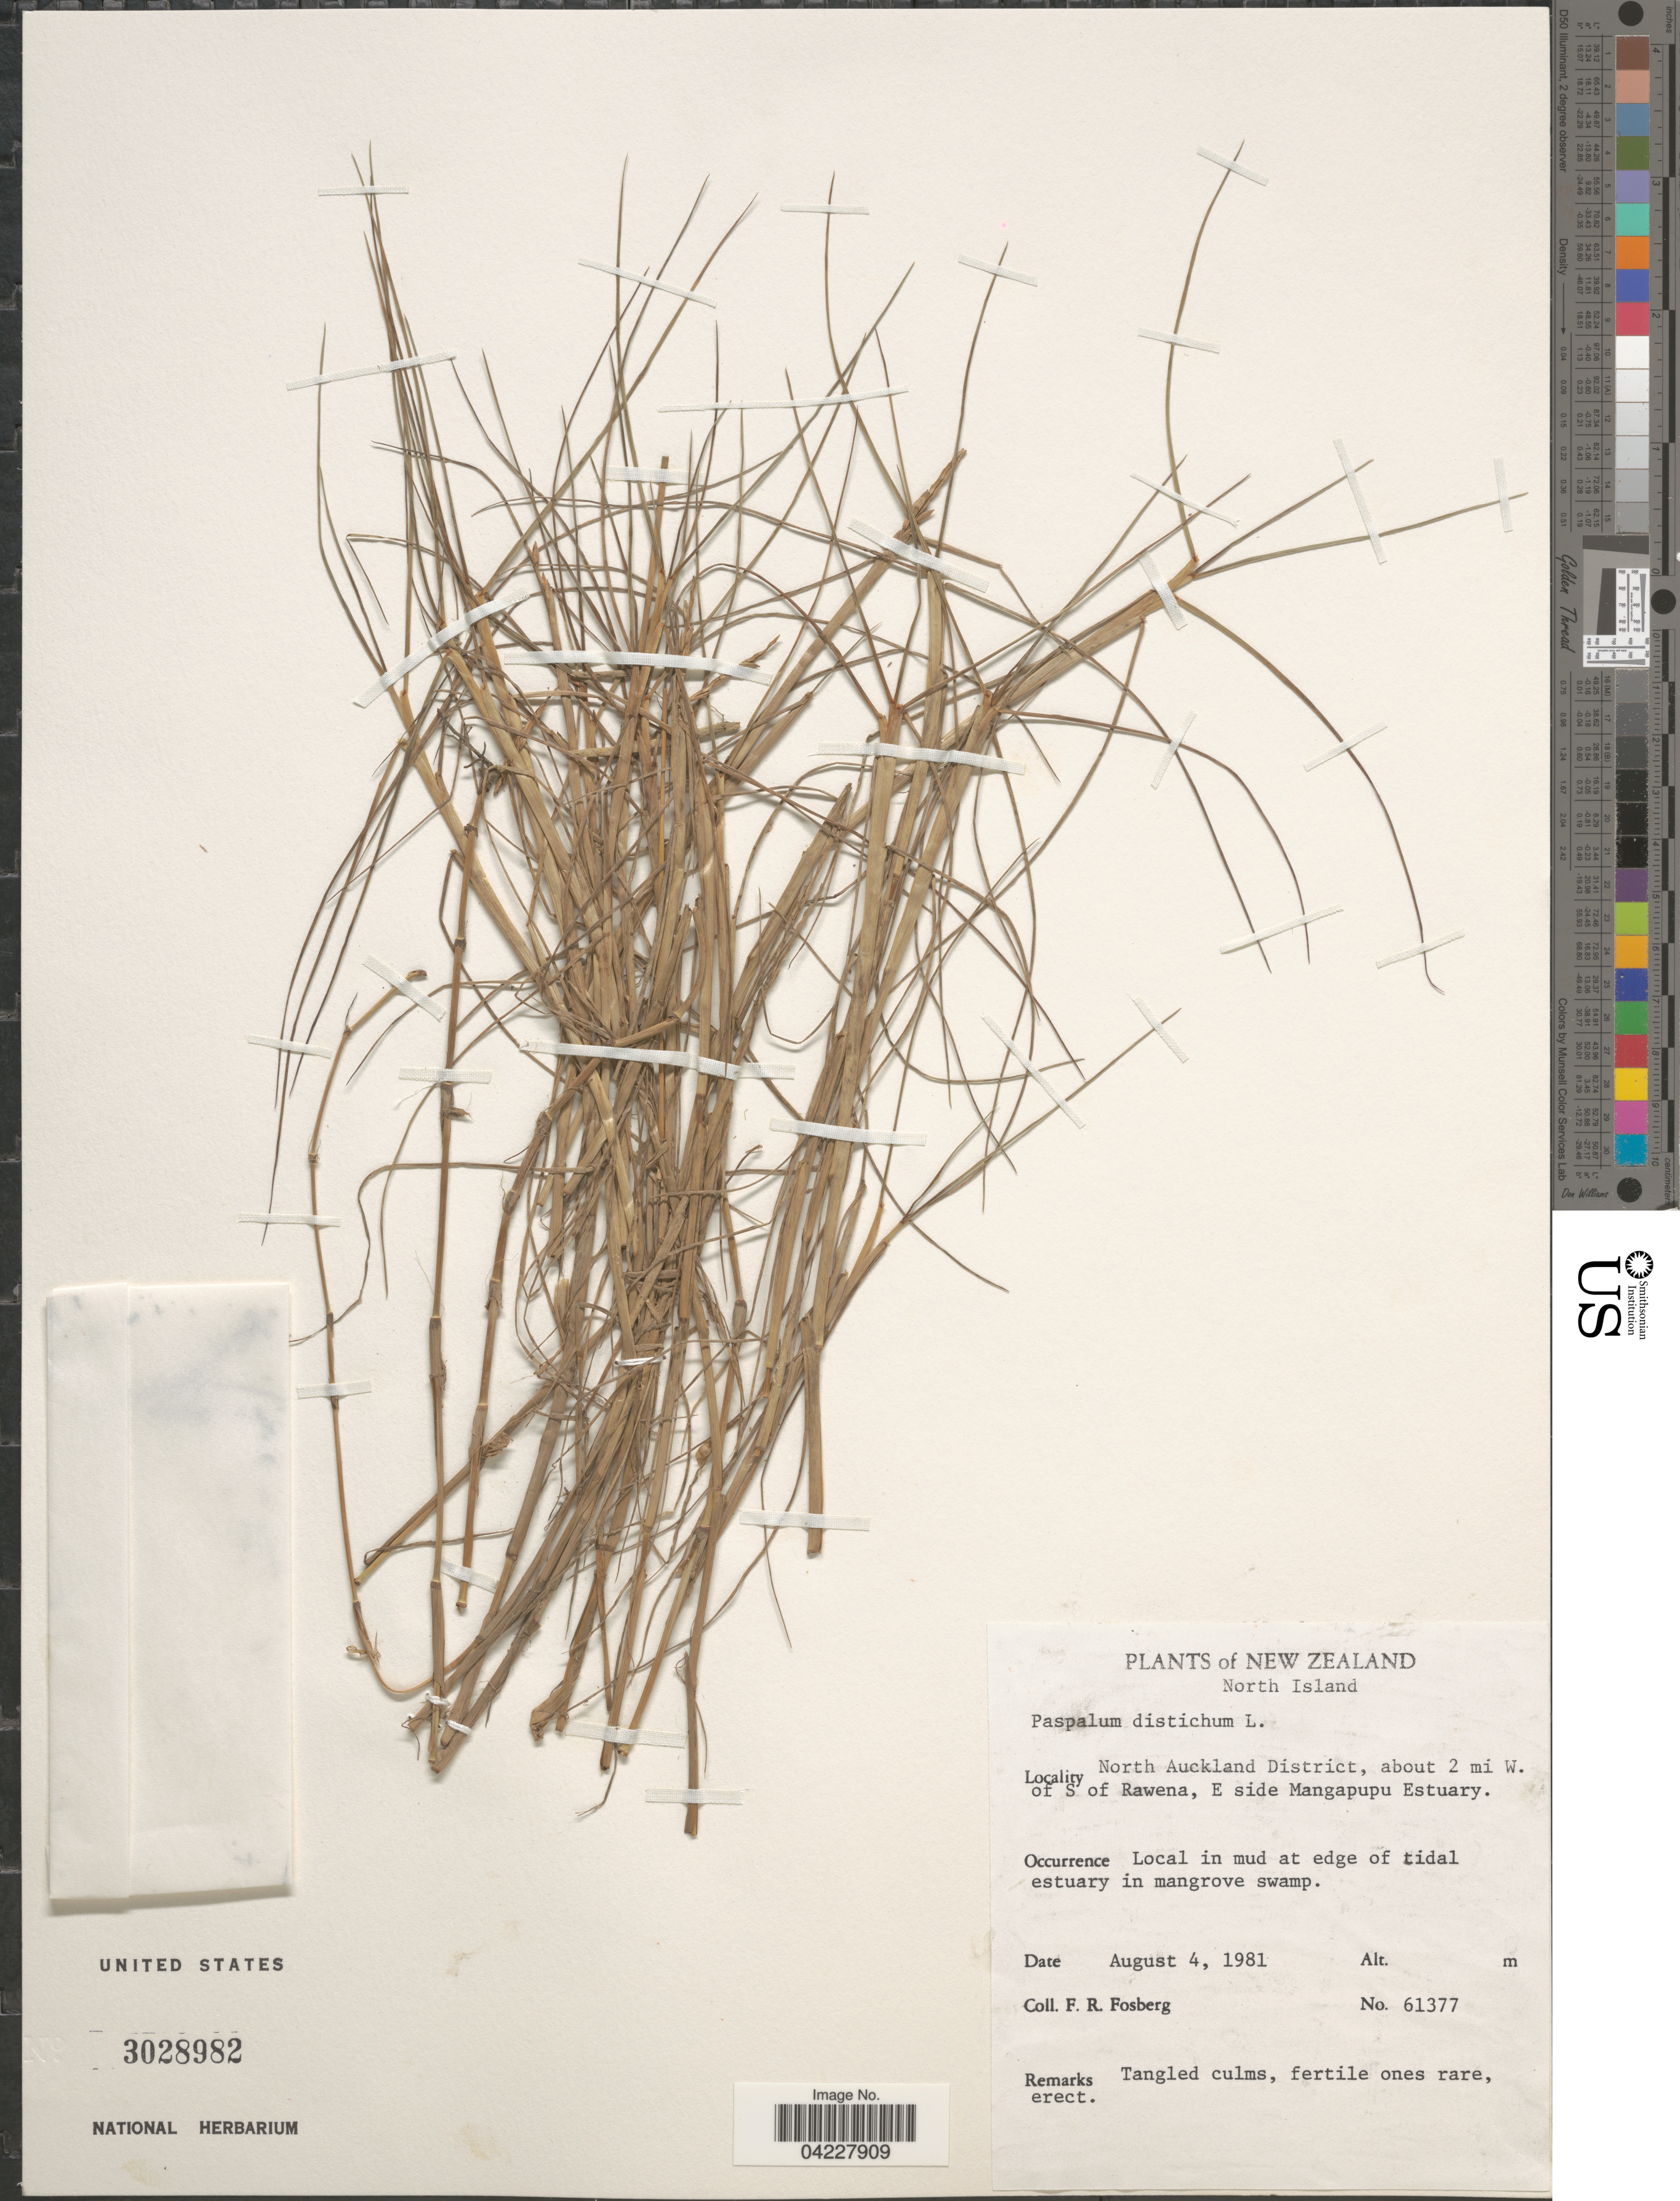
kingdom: Plantae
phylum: Tracheophyta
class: Liliopsida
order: Poales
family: Poaceae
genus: Paspalum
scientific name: Paspalum distichum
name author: L.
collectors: F. R. Fosberg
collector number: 61377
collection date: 1981-08-04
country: New Zealand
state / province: Auckland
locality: North Island. North Auckland District, about 2 mi W. of S of Rawena, E side of Mangapupu Estuary.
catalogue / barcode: US 3028982